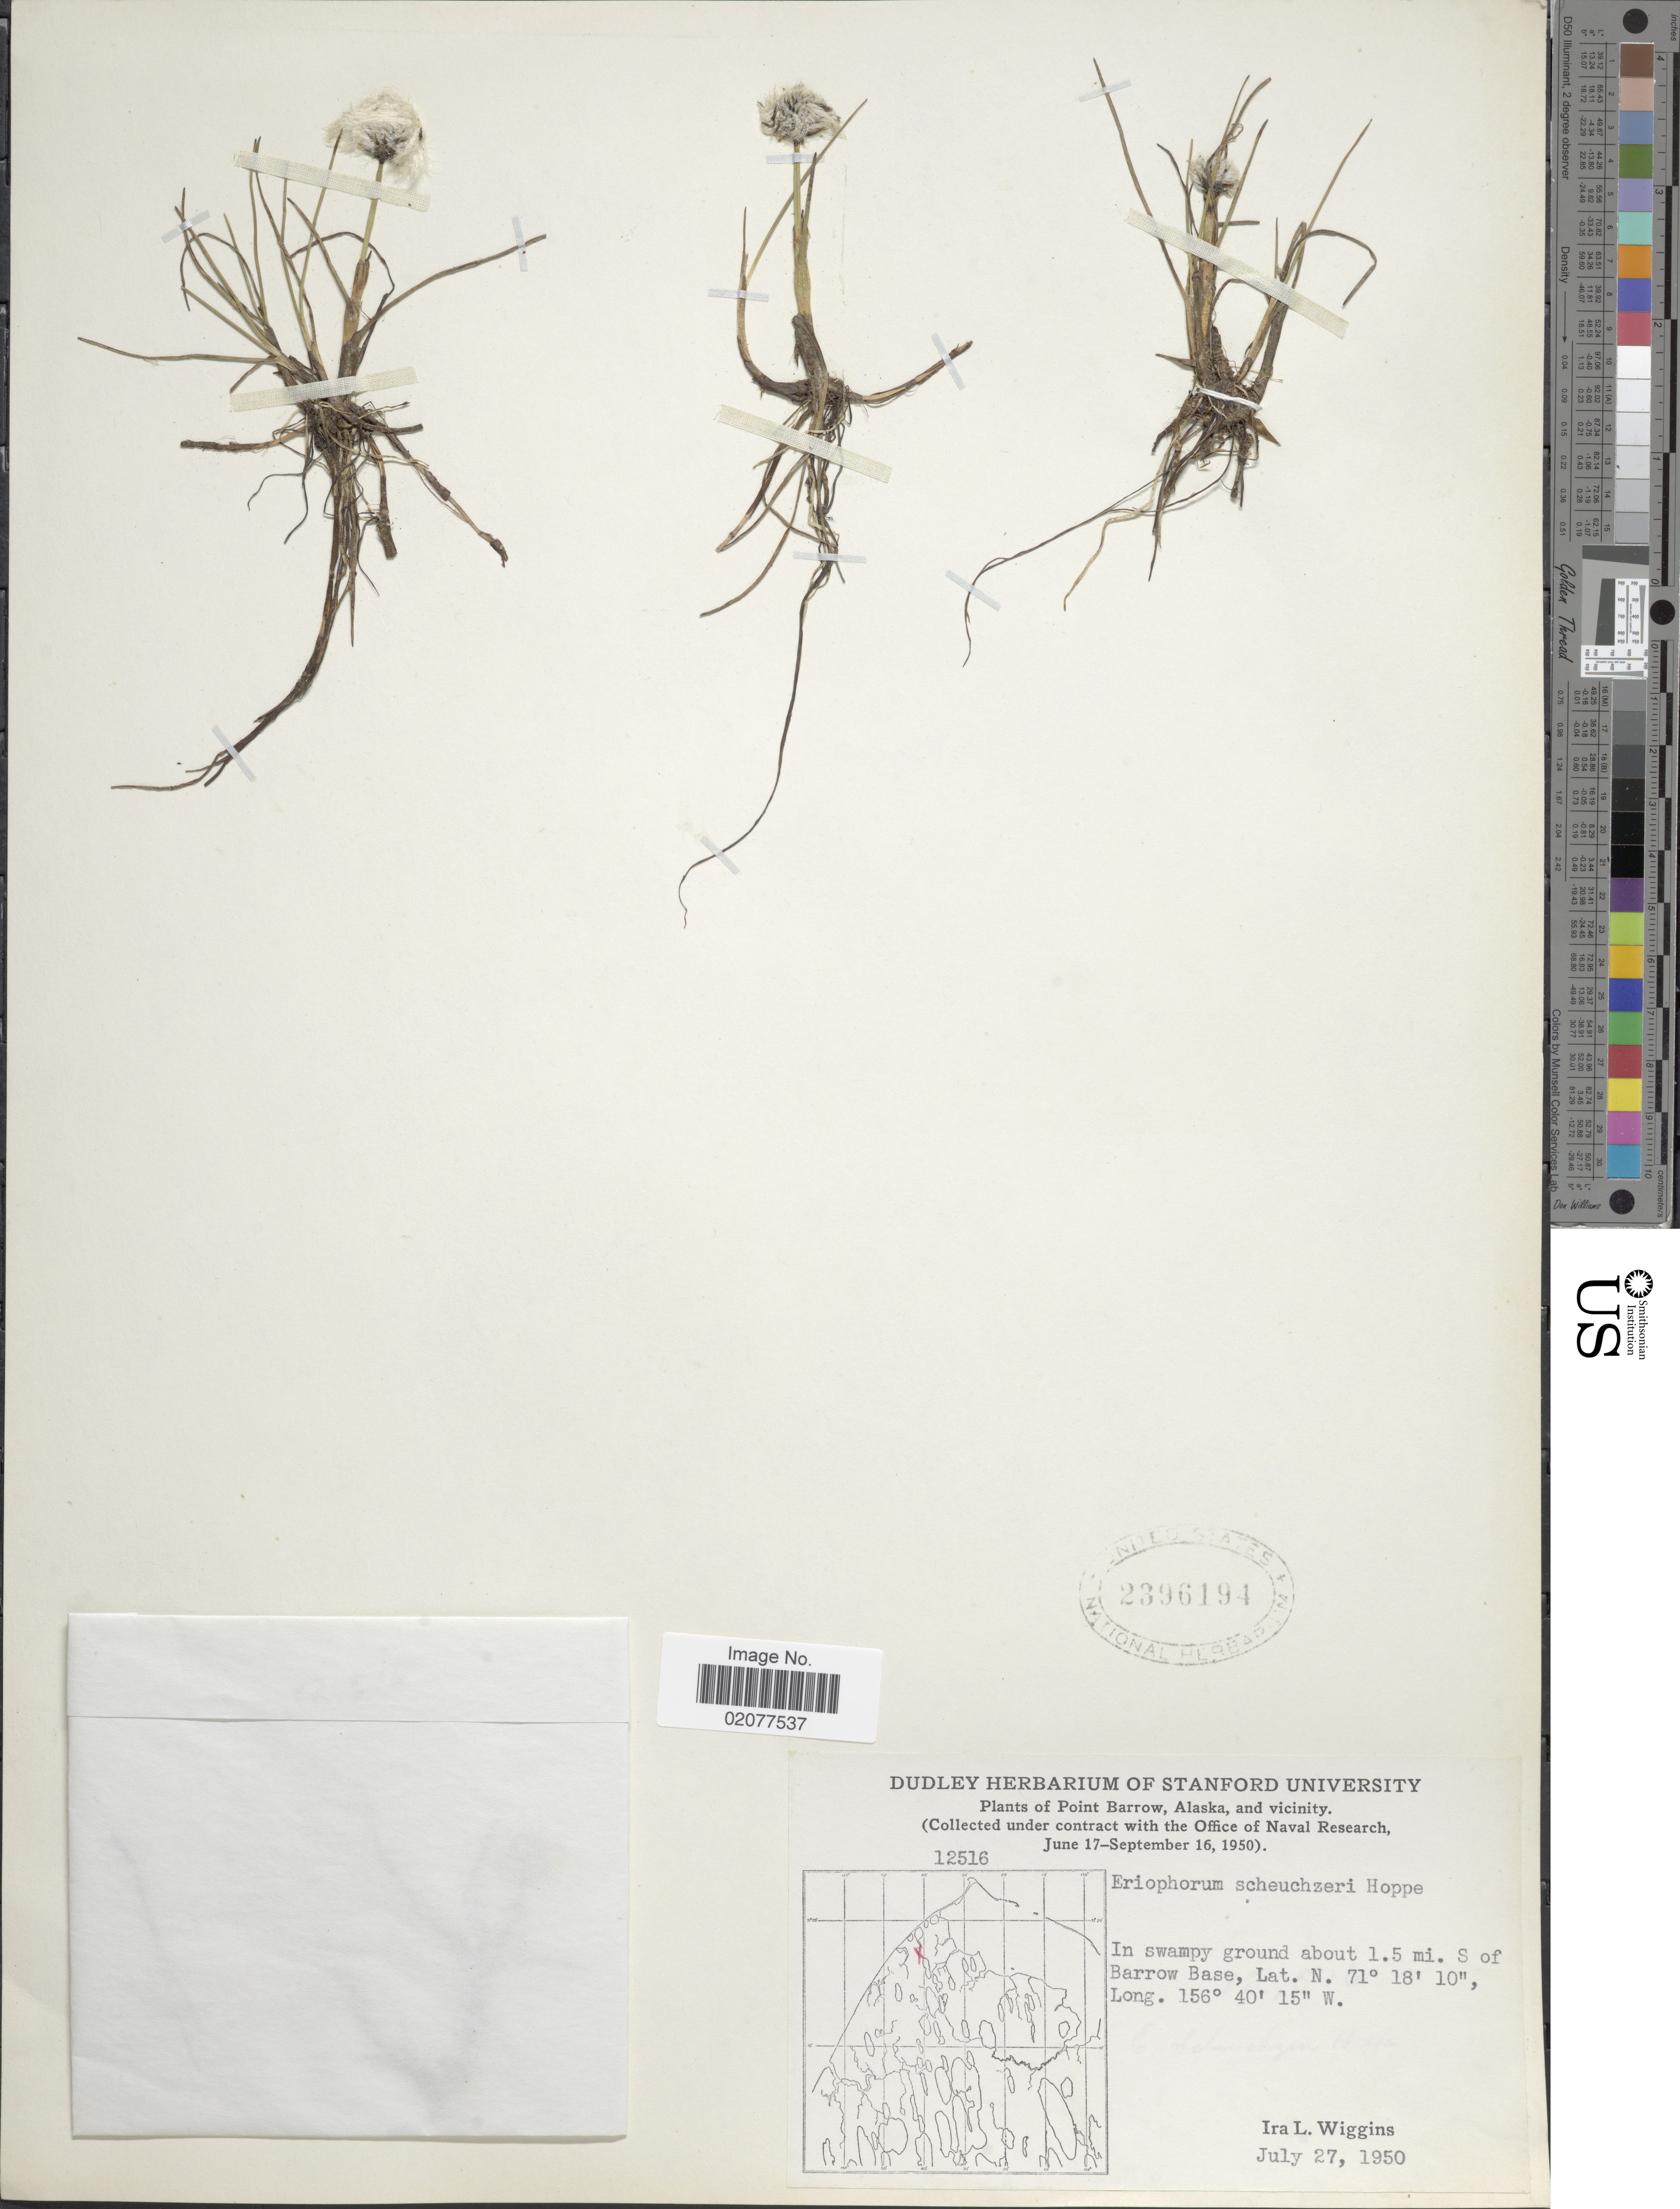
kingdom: Plantae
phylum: Tracheophyta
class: Liliopsida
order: Poales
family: Cyperaceae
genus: Eriophorum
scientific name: Eriophorum scheuchzeri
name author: Hoppe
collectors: I. L. Wiggins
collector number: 12516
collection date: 1950-07-27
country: United States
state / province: Alaska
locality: Point Barrow, Alaska, And vicinity. In swampy ground about 1.5 mi. S. of Barrow Base.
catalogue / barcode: US 2396194